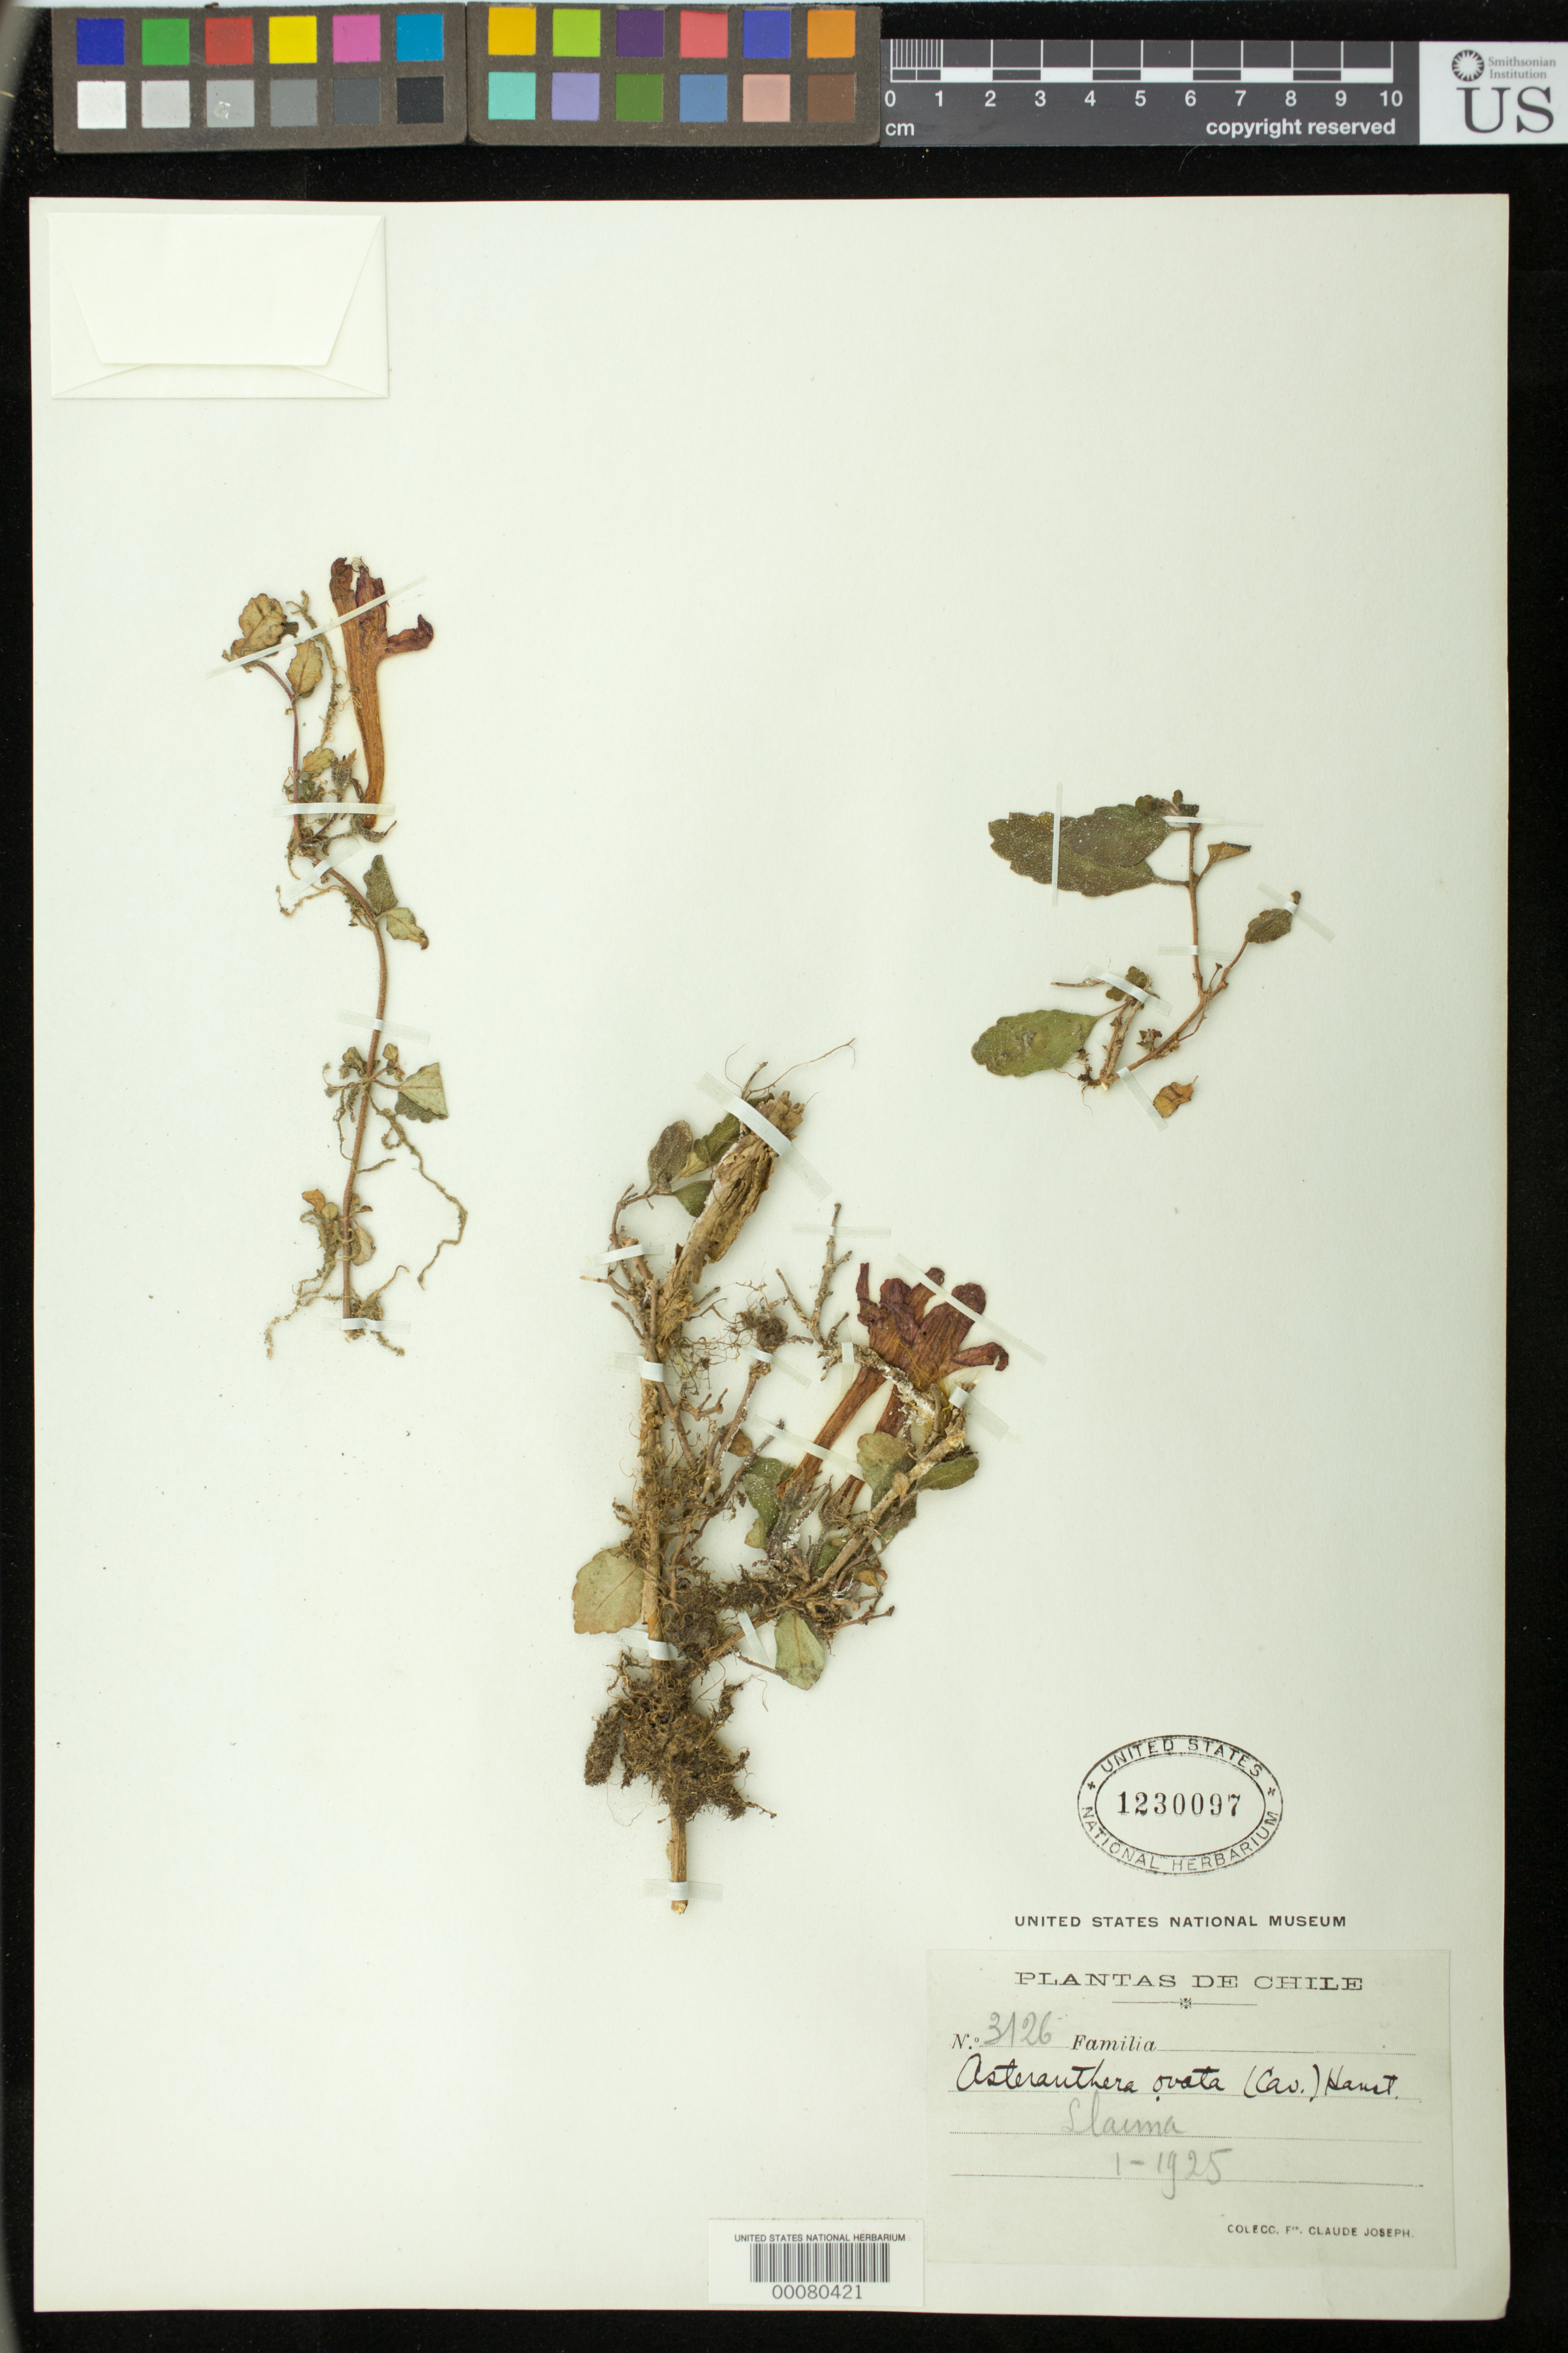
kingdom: Plantae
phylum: Tracheophyta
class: Magnoliopsida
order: Lamiales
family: Gesneriaceae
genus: Asteranthera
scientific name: Asteranthera ovata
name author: (Cav.) Hanst.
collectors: Bro. Claude-Joseph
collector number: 3126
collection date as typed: Jan 1925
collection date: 1925-01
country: Chile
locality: Llaima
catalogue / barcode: US 1230097